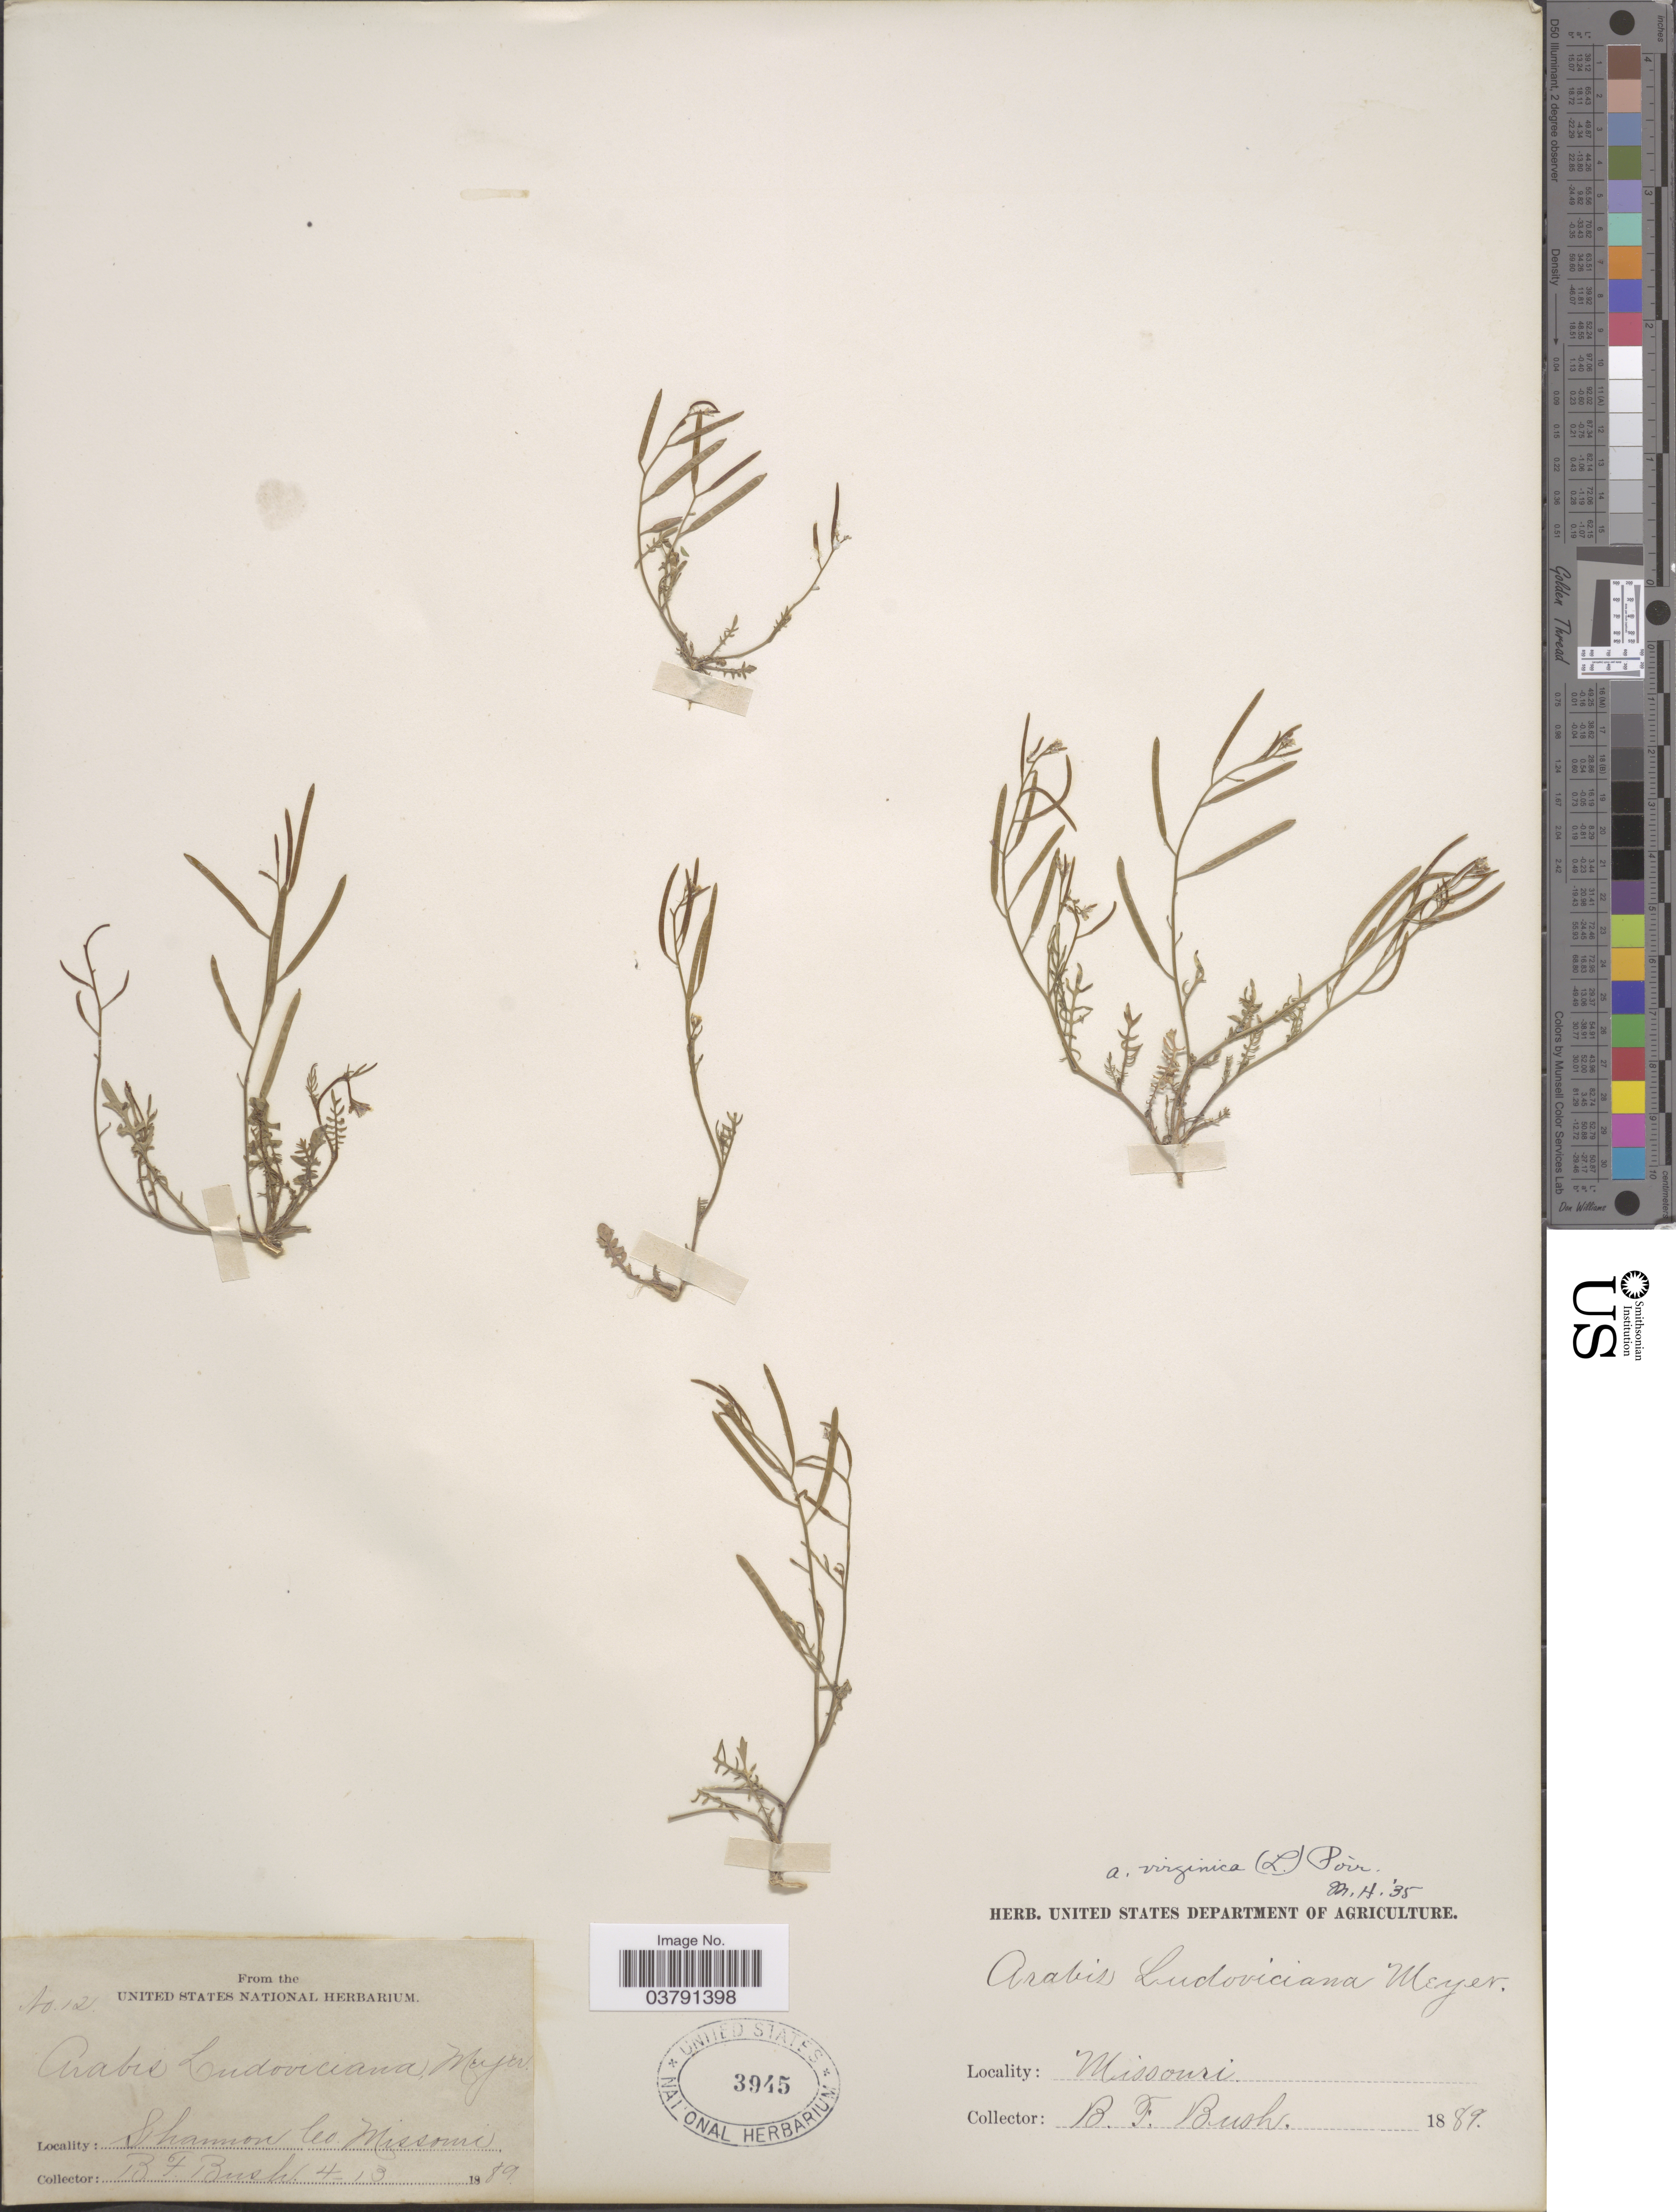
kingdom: Plantae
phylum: Tracheophyta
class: Magnoliopsida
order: Brassicales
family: Brassicaceae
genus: Planodes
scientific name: Planodes virginicum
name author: (L.) Greene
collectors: B. F. Bush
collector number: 12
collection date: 1889-04-13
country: United States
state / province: Missouri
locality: Shannon Co.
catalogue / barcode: US 3945